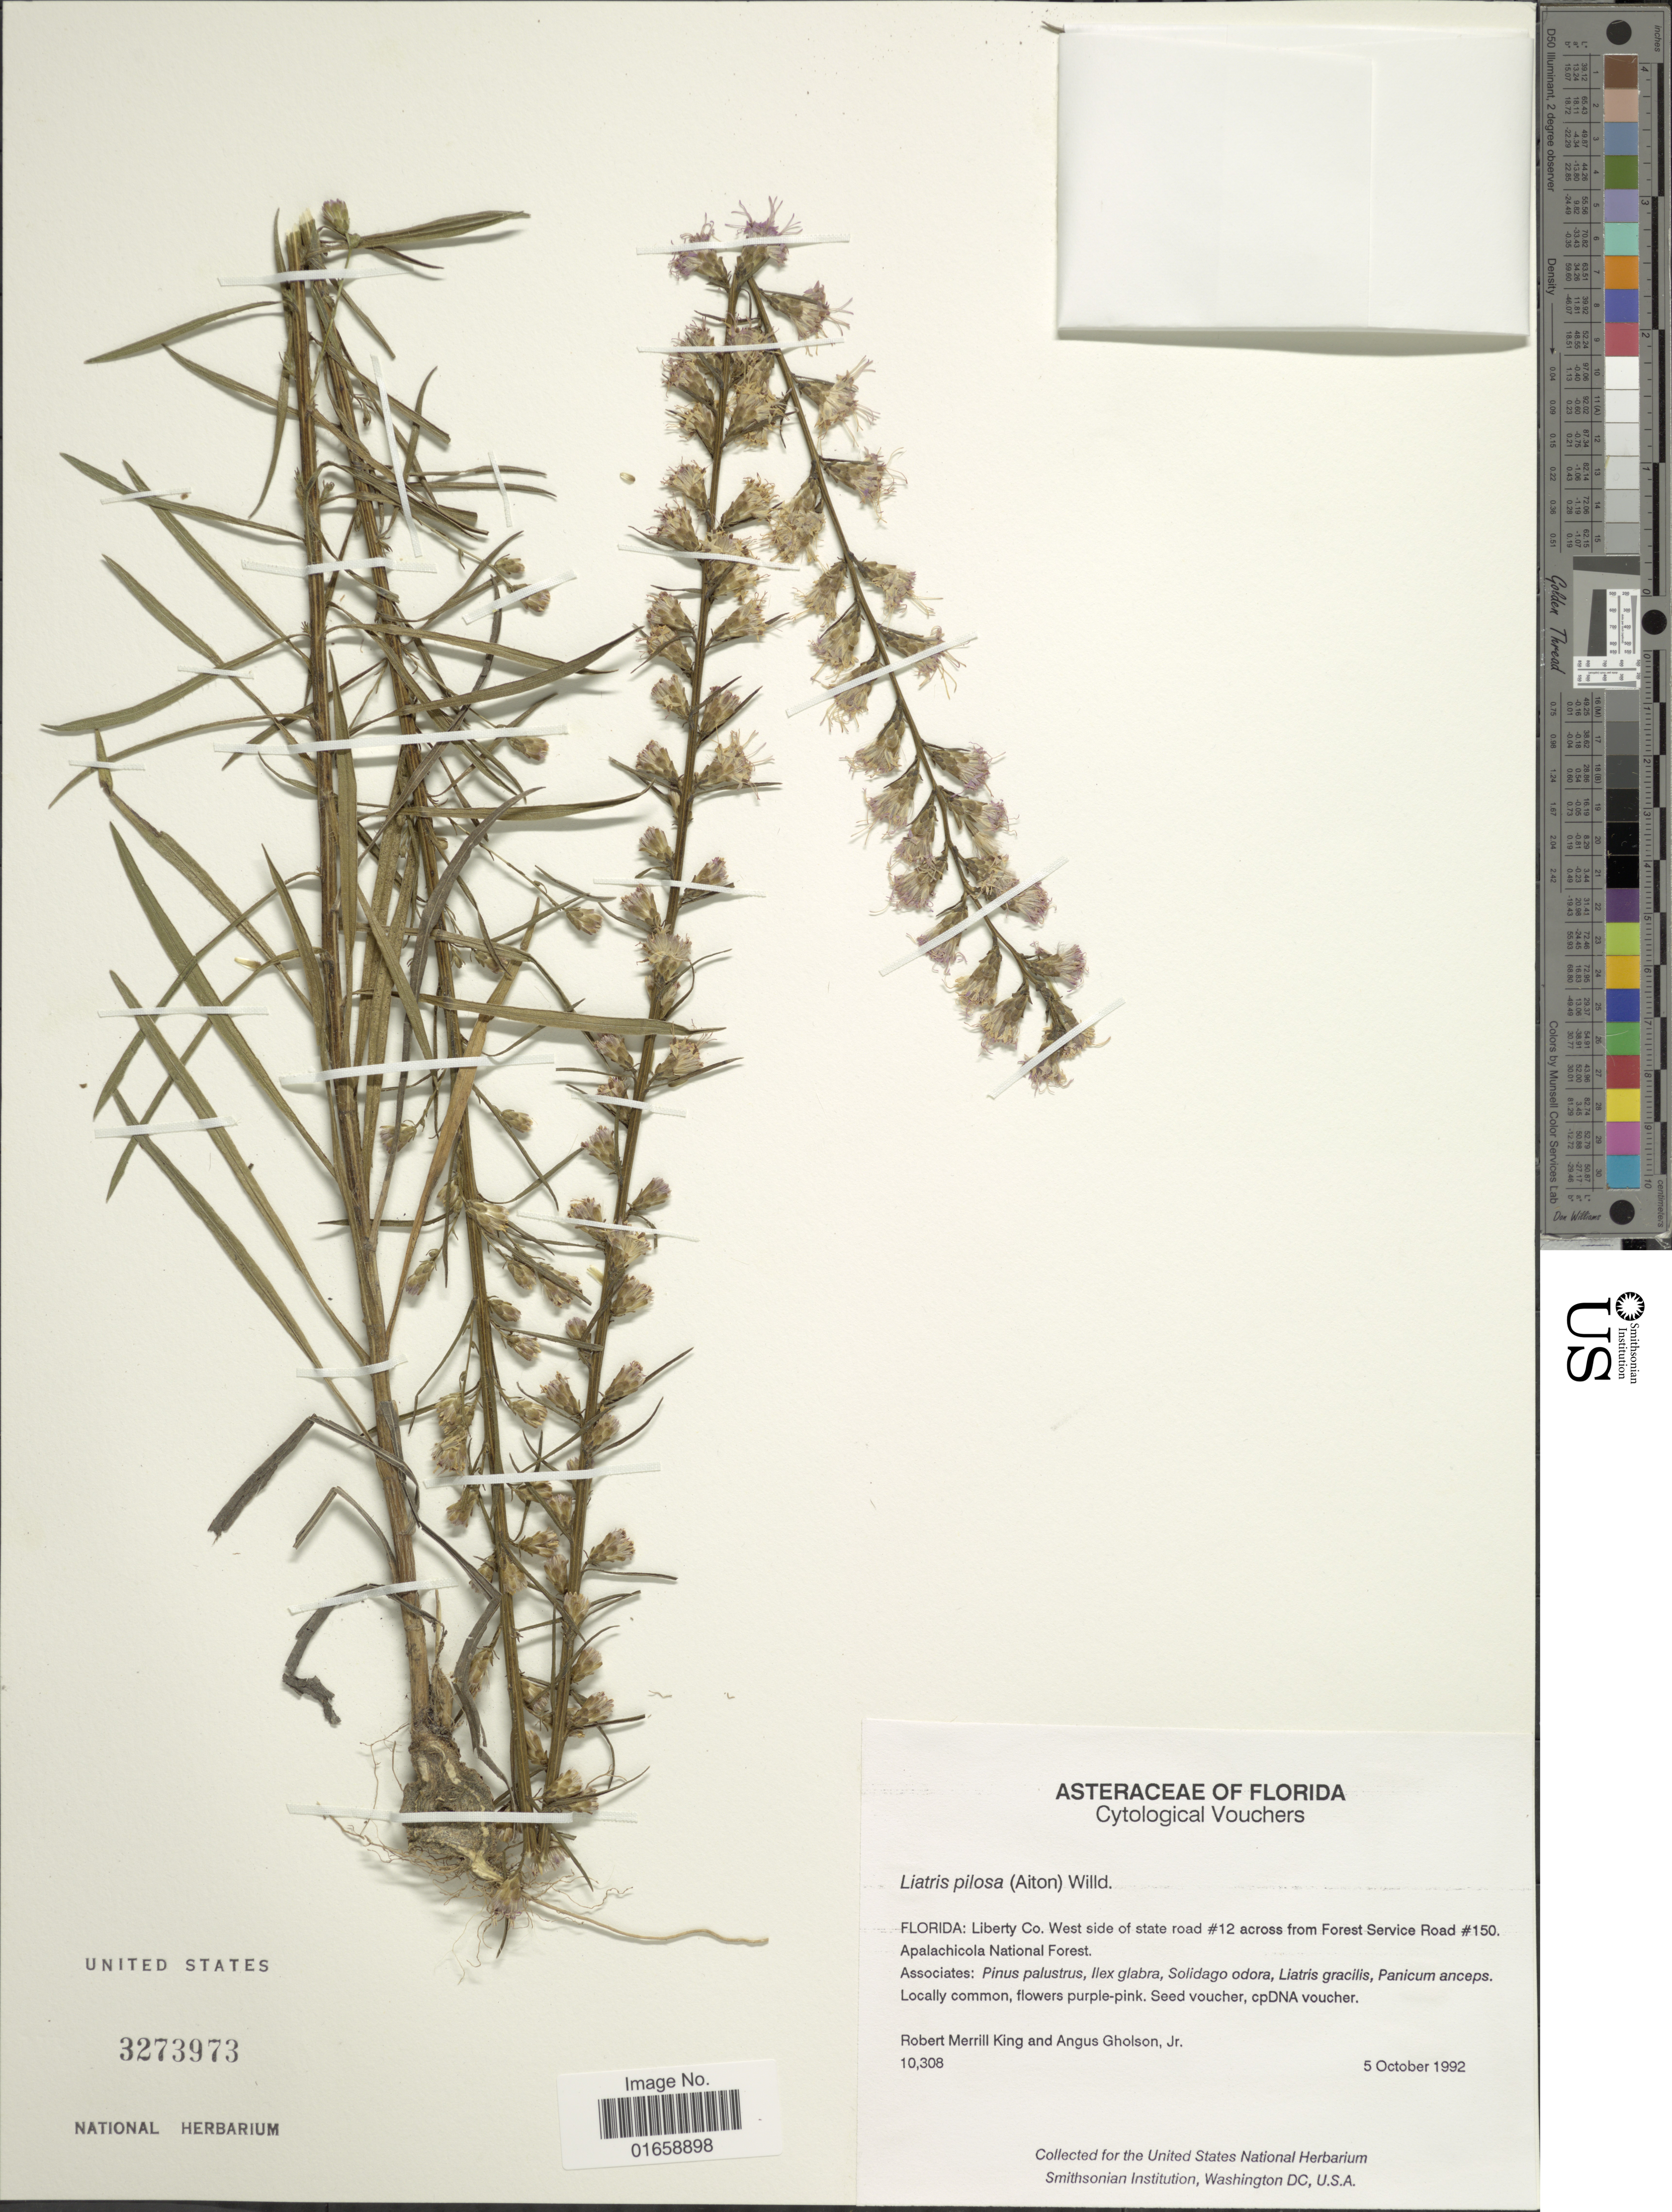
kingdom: Plantae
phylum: Tracheophyta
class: Magnoliopsida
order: Asterales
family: Asteraceae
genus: Liatris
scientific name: Liatris pilosa var. pilosa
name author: (Aiton) Willd.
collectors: R. M. King & A. Gholson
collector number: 10308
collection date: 1992-10-05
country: United States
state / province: Florida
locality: Liberty Co. West side of state road #12 across from Forest Service Road #150, Apalachicola National Forest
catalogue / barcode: US 3273973